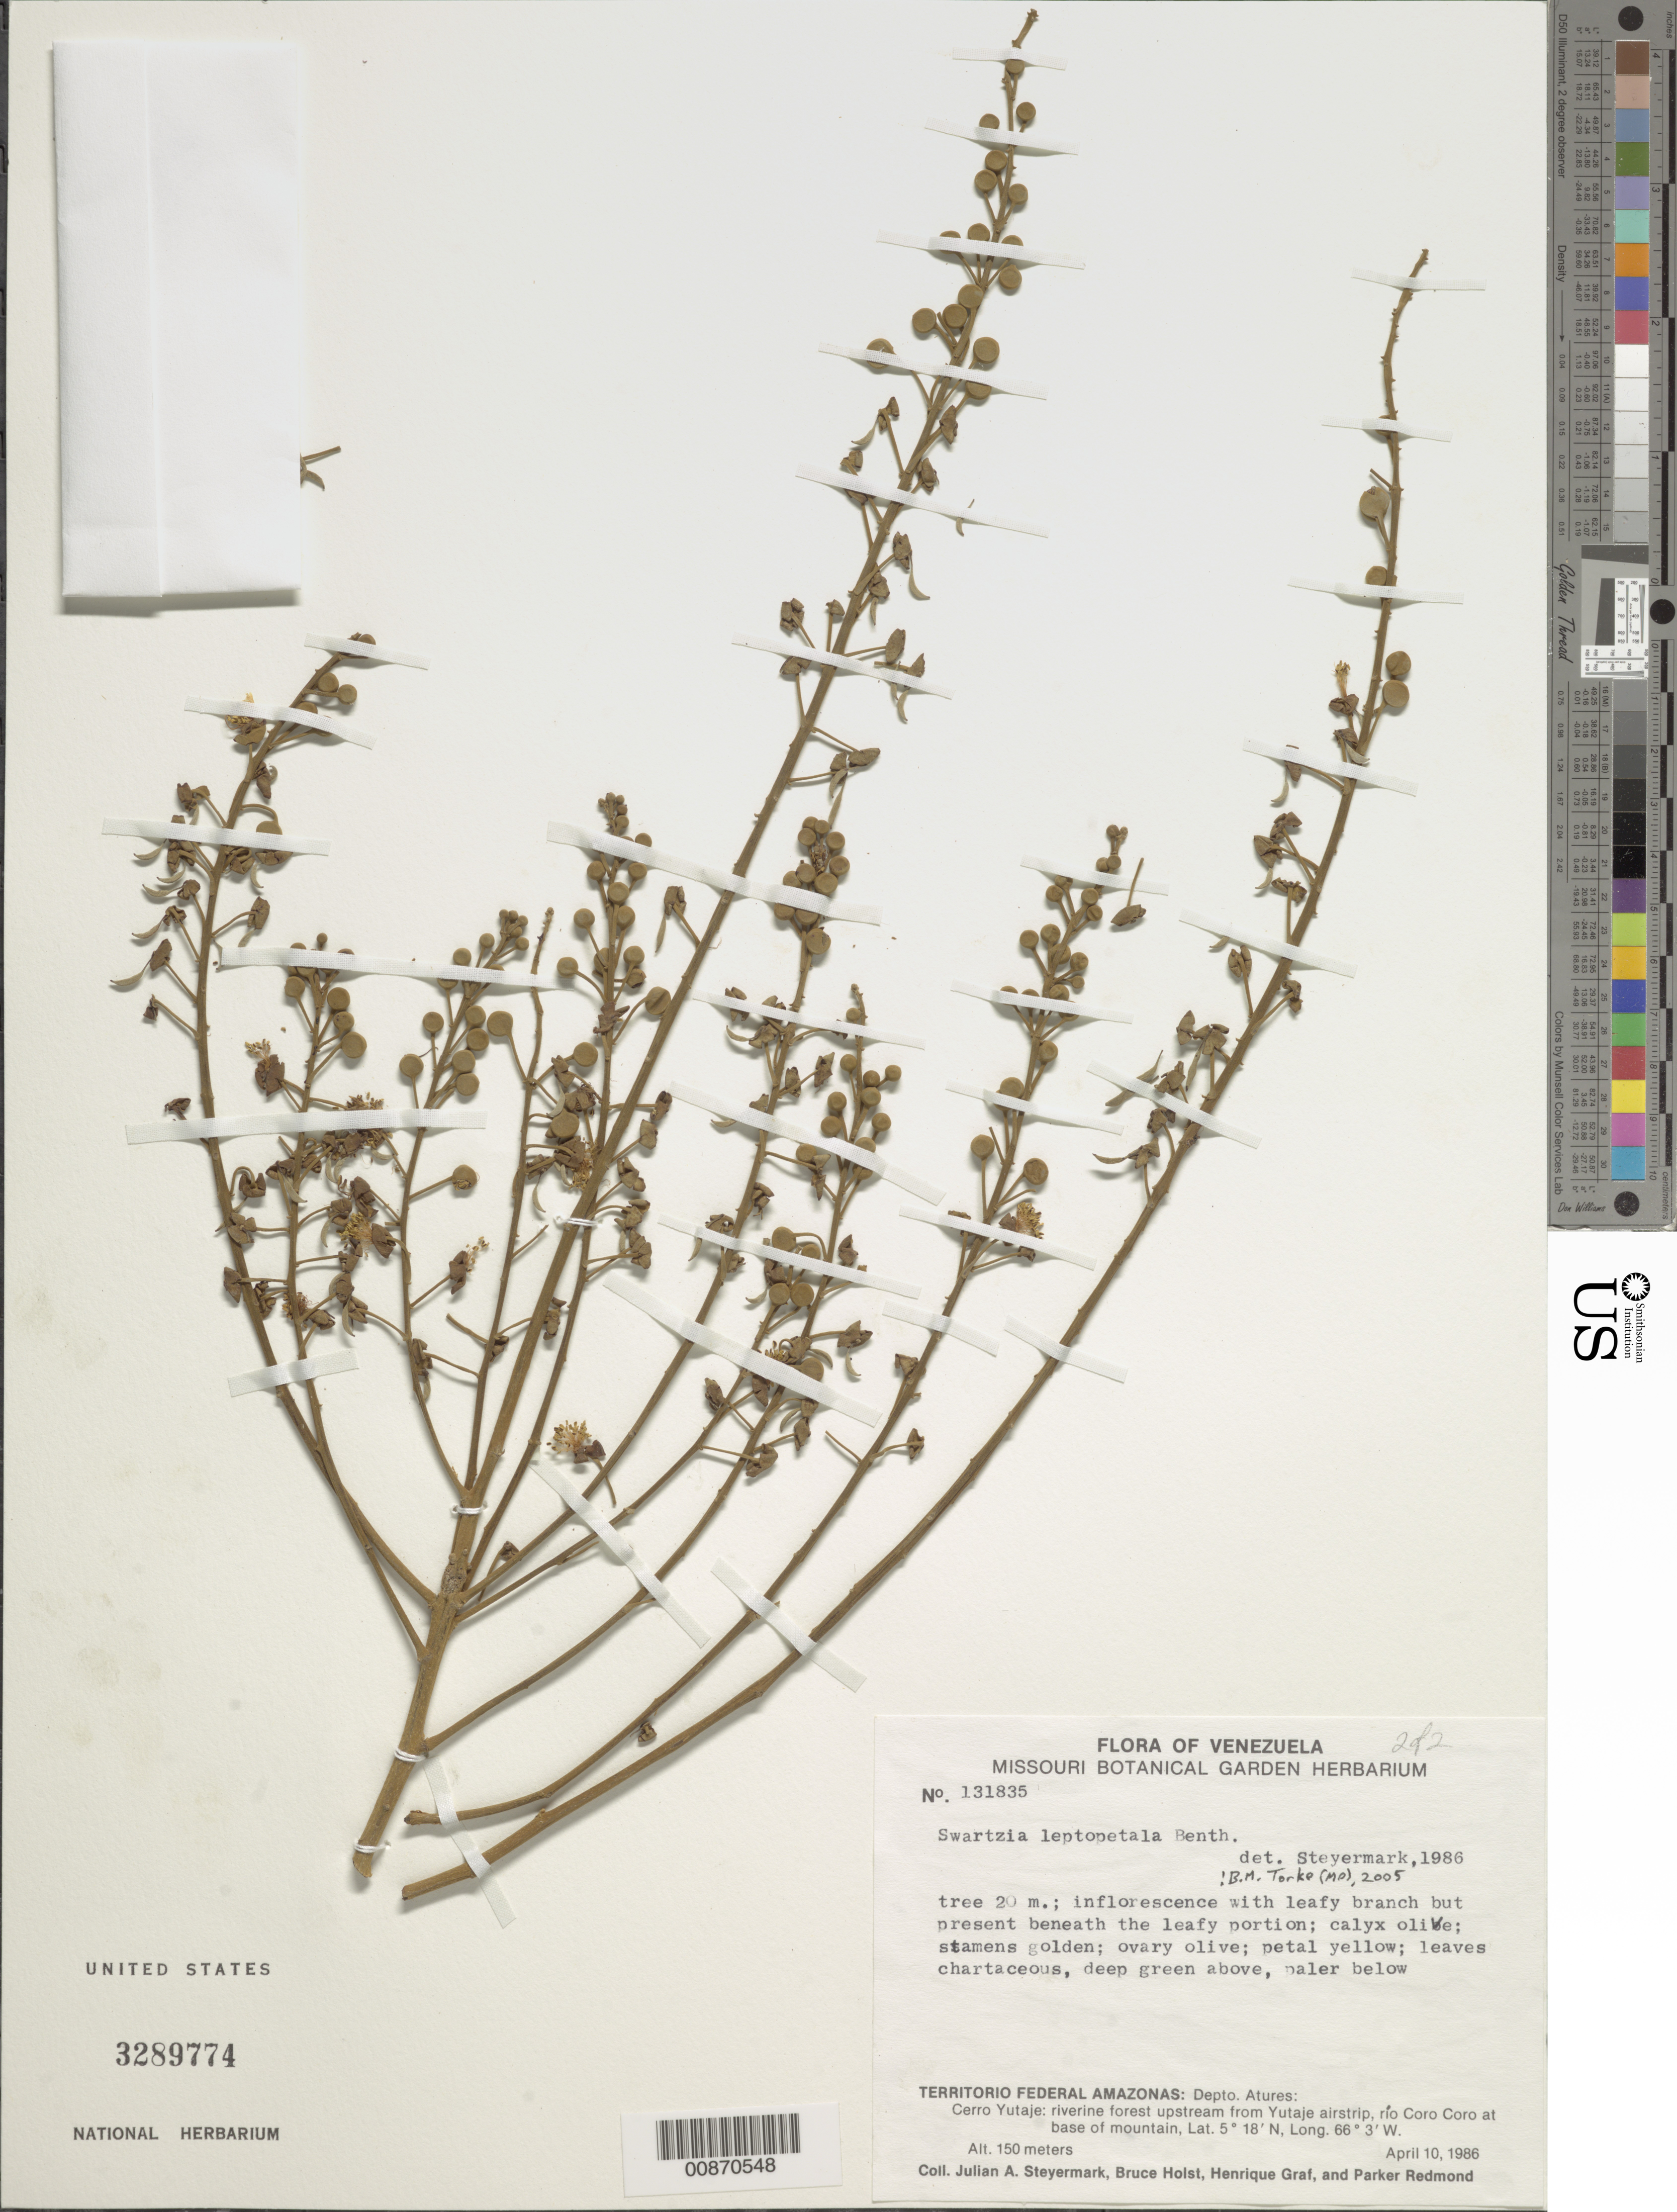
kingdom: Plantae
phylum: Tracheophyta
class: Magnoliopsida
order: Fabales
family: Fabaceae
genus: Swartzia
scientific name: Swartzia leptopetala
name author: Benth.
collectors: J. Steyermark, B. Holst, H. Graf & P. Redmond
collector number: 131835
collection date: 1986-04-10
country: Venezuela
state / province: Amazonas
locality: Territorio Federal Amazonas; Depto. Atures: Cerro Yutaje: riverine forest upstream from Yutaje airstrip, rio Coro Coro at base of mountain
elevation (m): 150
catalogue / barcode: US 3289774